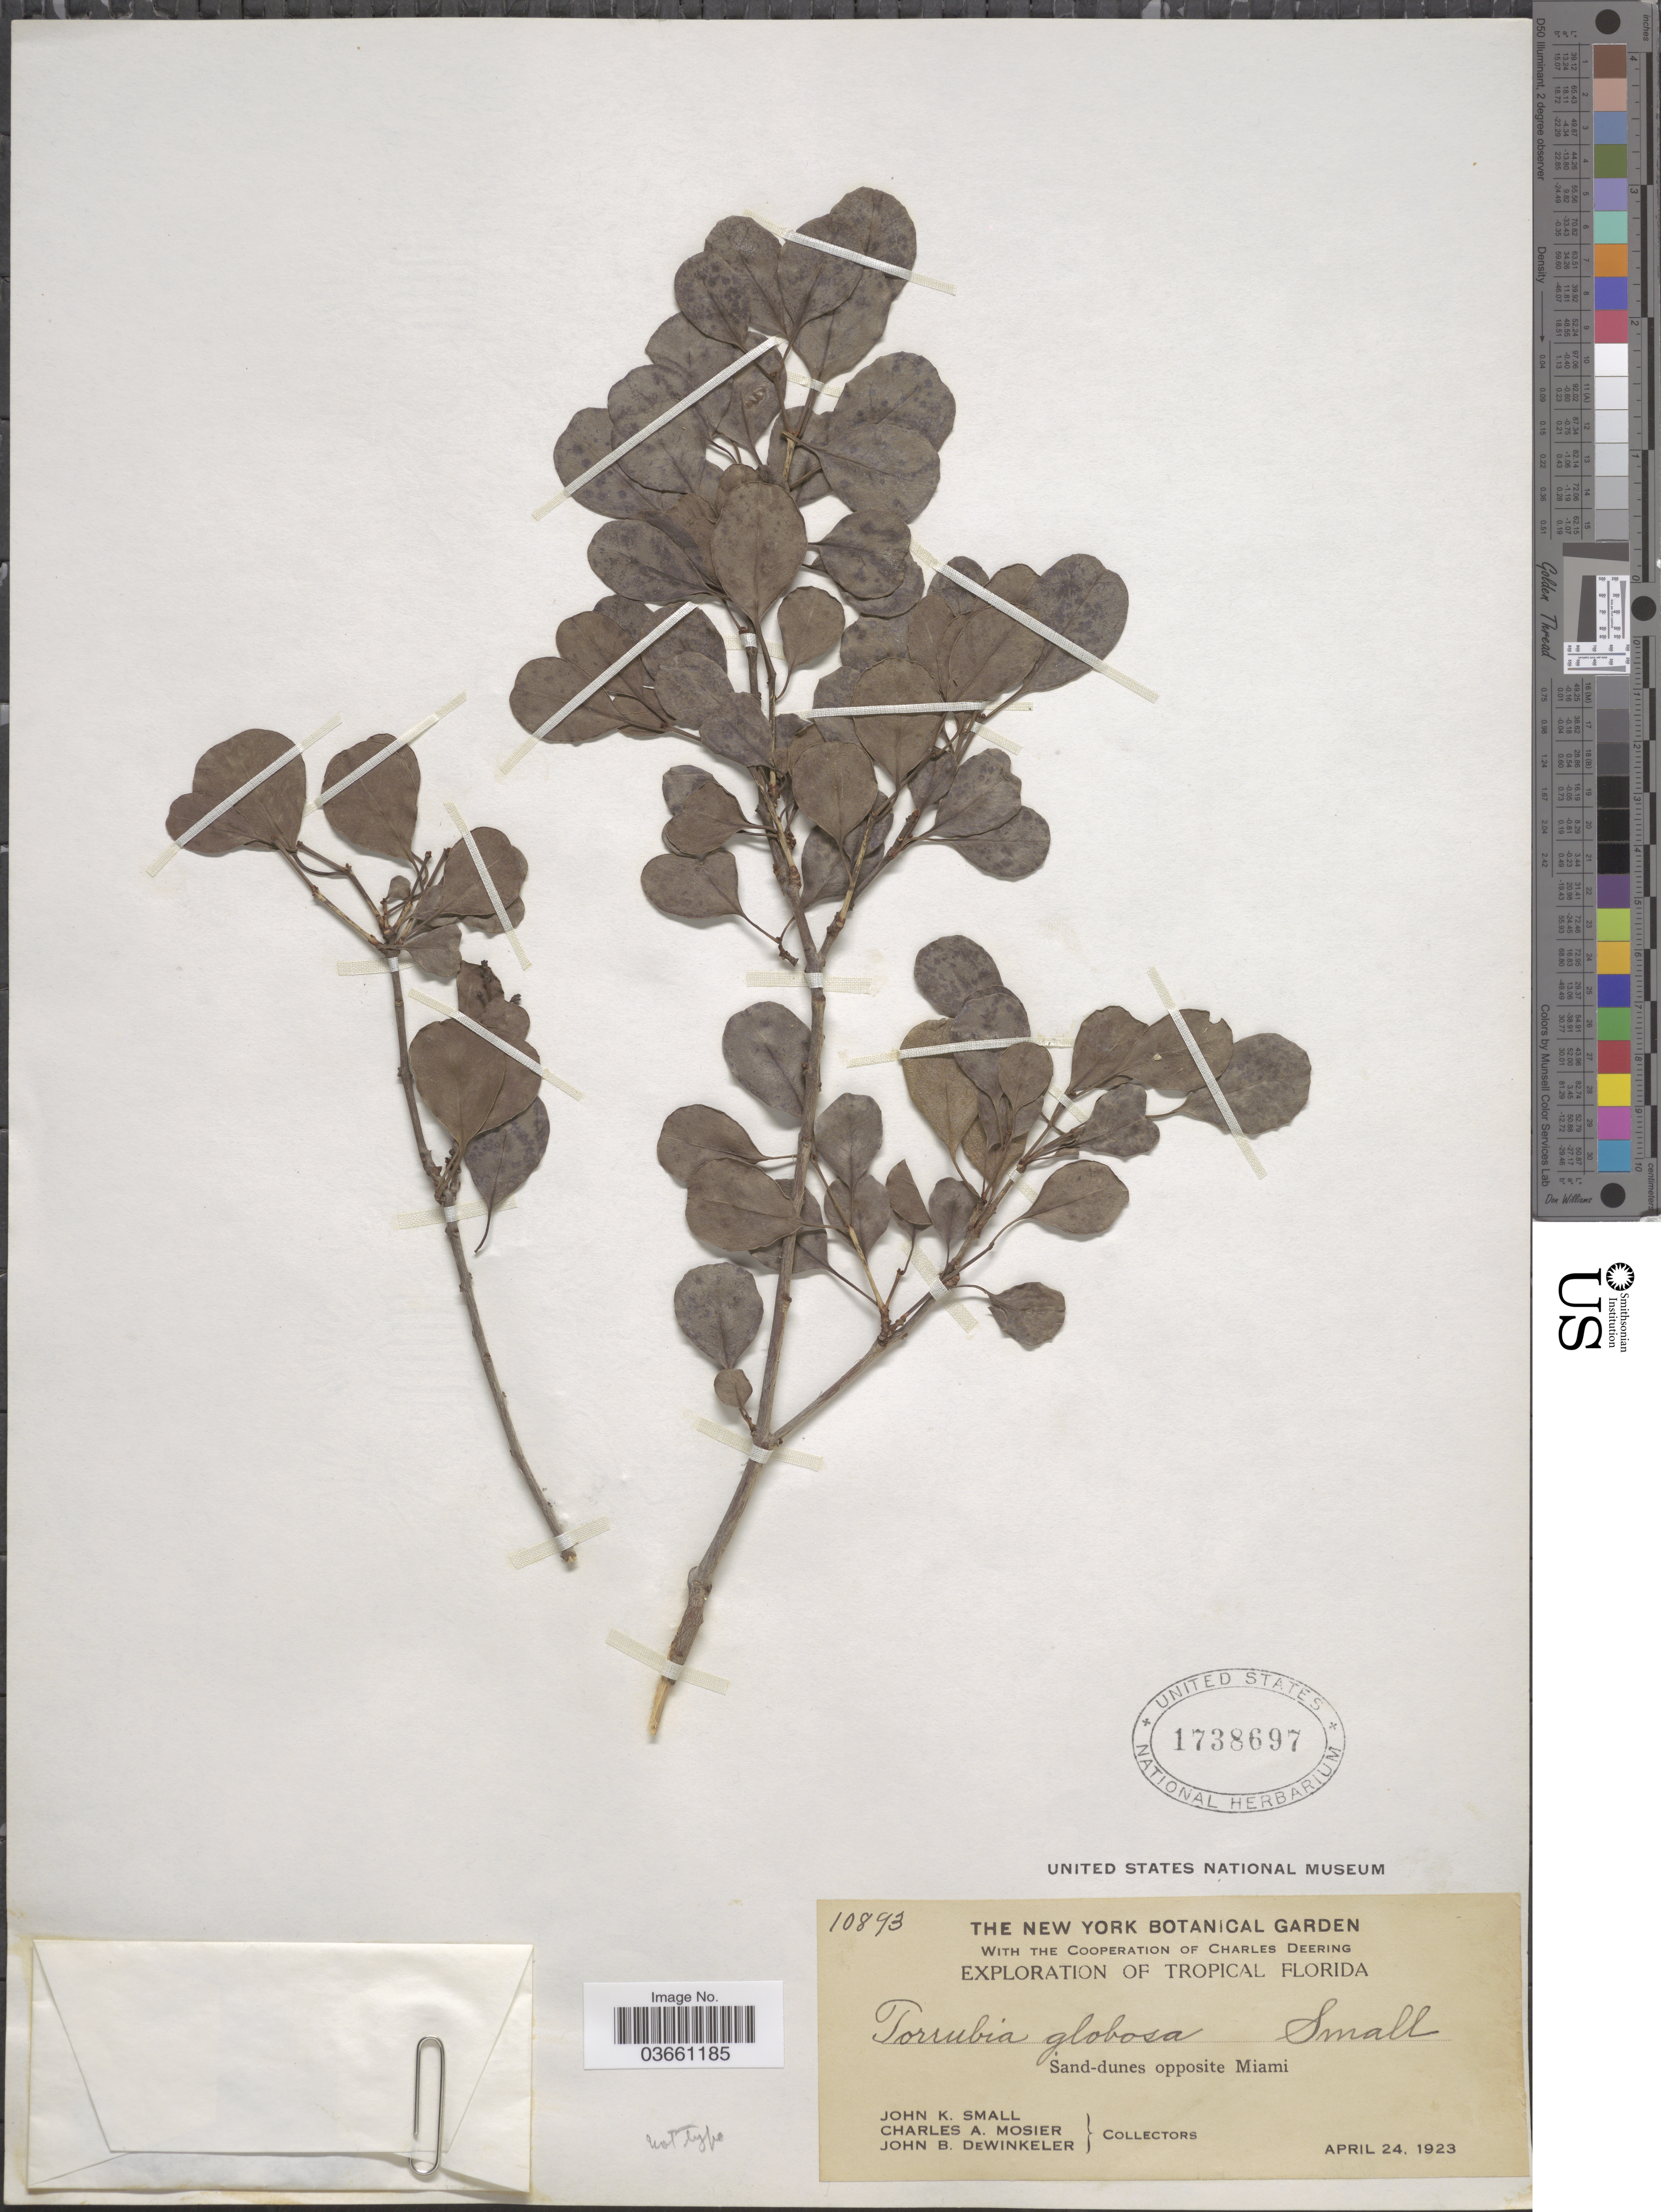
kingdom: Plantae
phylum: Tracheophyta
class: Magnoliopsida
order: Caryophyllales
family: Nyctaginaceae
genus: Guapira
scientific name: Guapira discolor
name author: (Spreng.) Little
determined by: Strong, Mark T., (BOT), Smithsonian Institution - National Museum of Natural History (UNITED STATES)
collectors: J. K. Small, C. A. Mosier & J. B. Dewinkeler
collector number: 10893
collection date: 1923-04-24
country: United States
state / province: Florida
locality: Tropical Florida. Sand-dunes opposite Miami.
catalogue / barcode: US 1738697